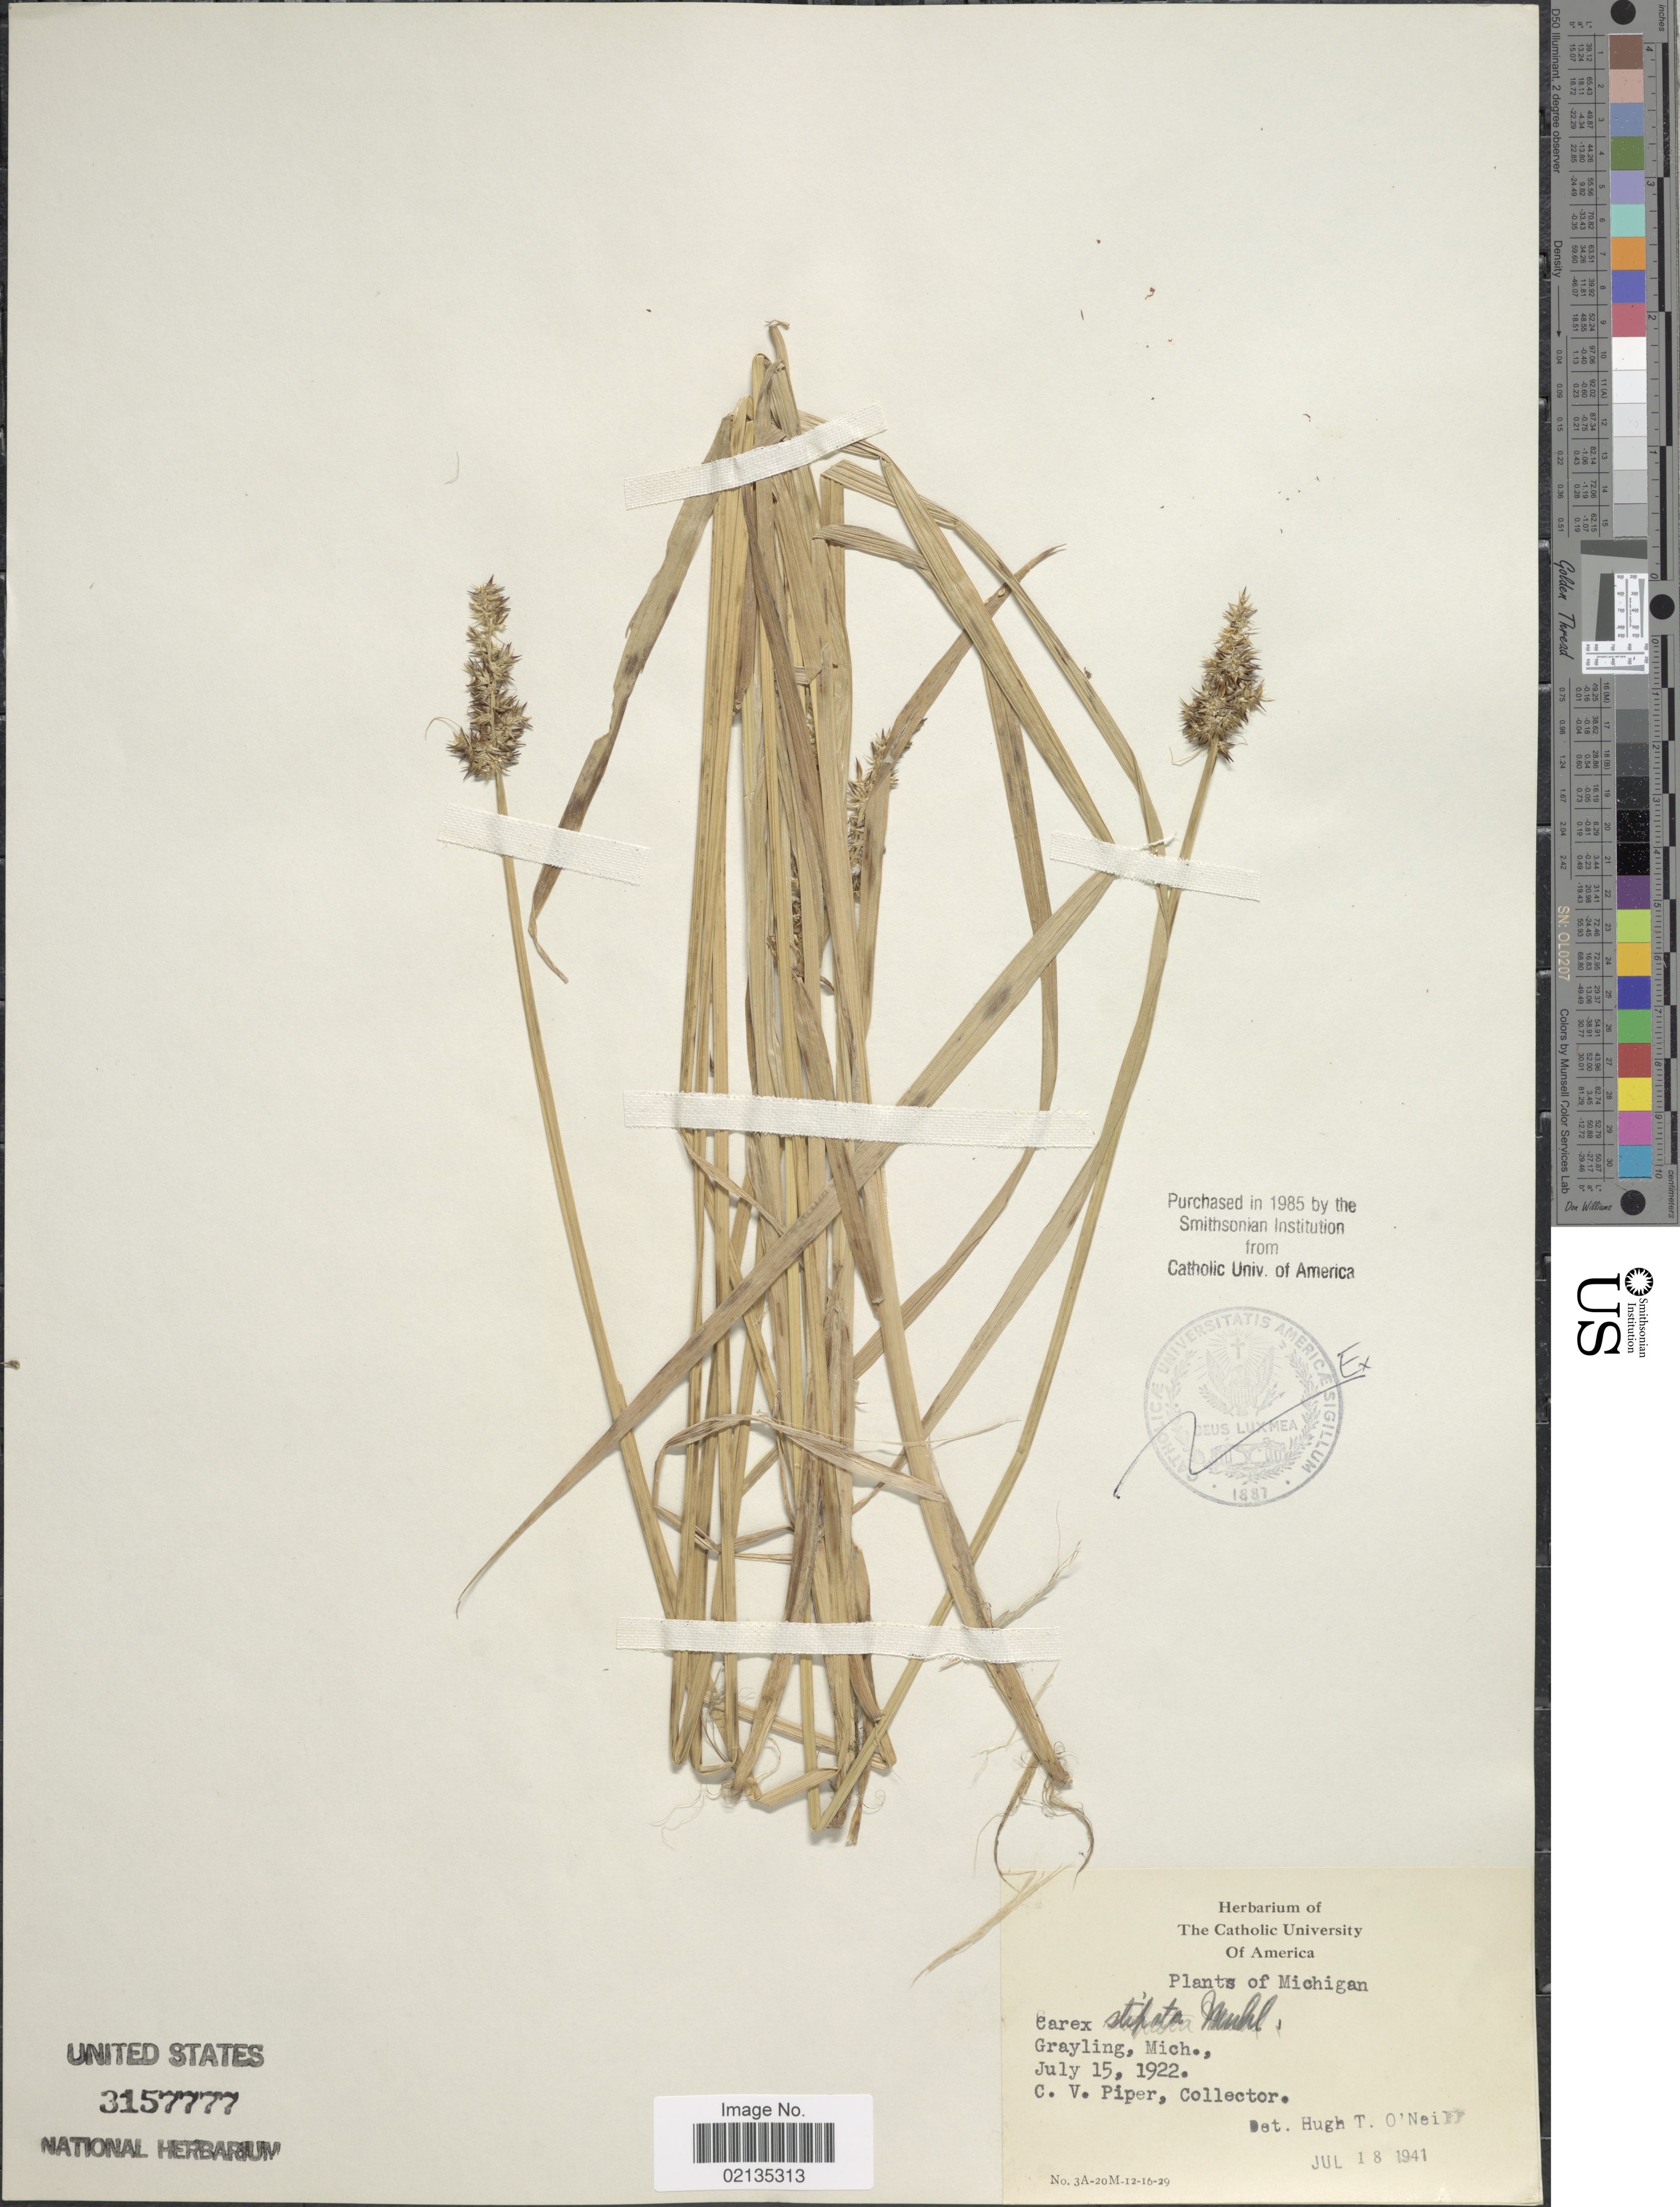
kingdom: Plantae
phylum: Tracheophyta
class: Liliopsida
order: Poales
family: Cyperaceae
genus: Carex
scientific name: Carex stipata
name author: Muhl. ex Willd.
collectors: C. V. Piper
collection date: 1922-07-15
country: United States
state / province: Michigan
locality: Grayling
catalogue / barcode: US 3157777